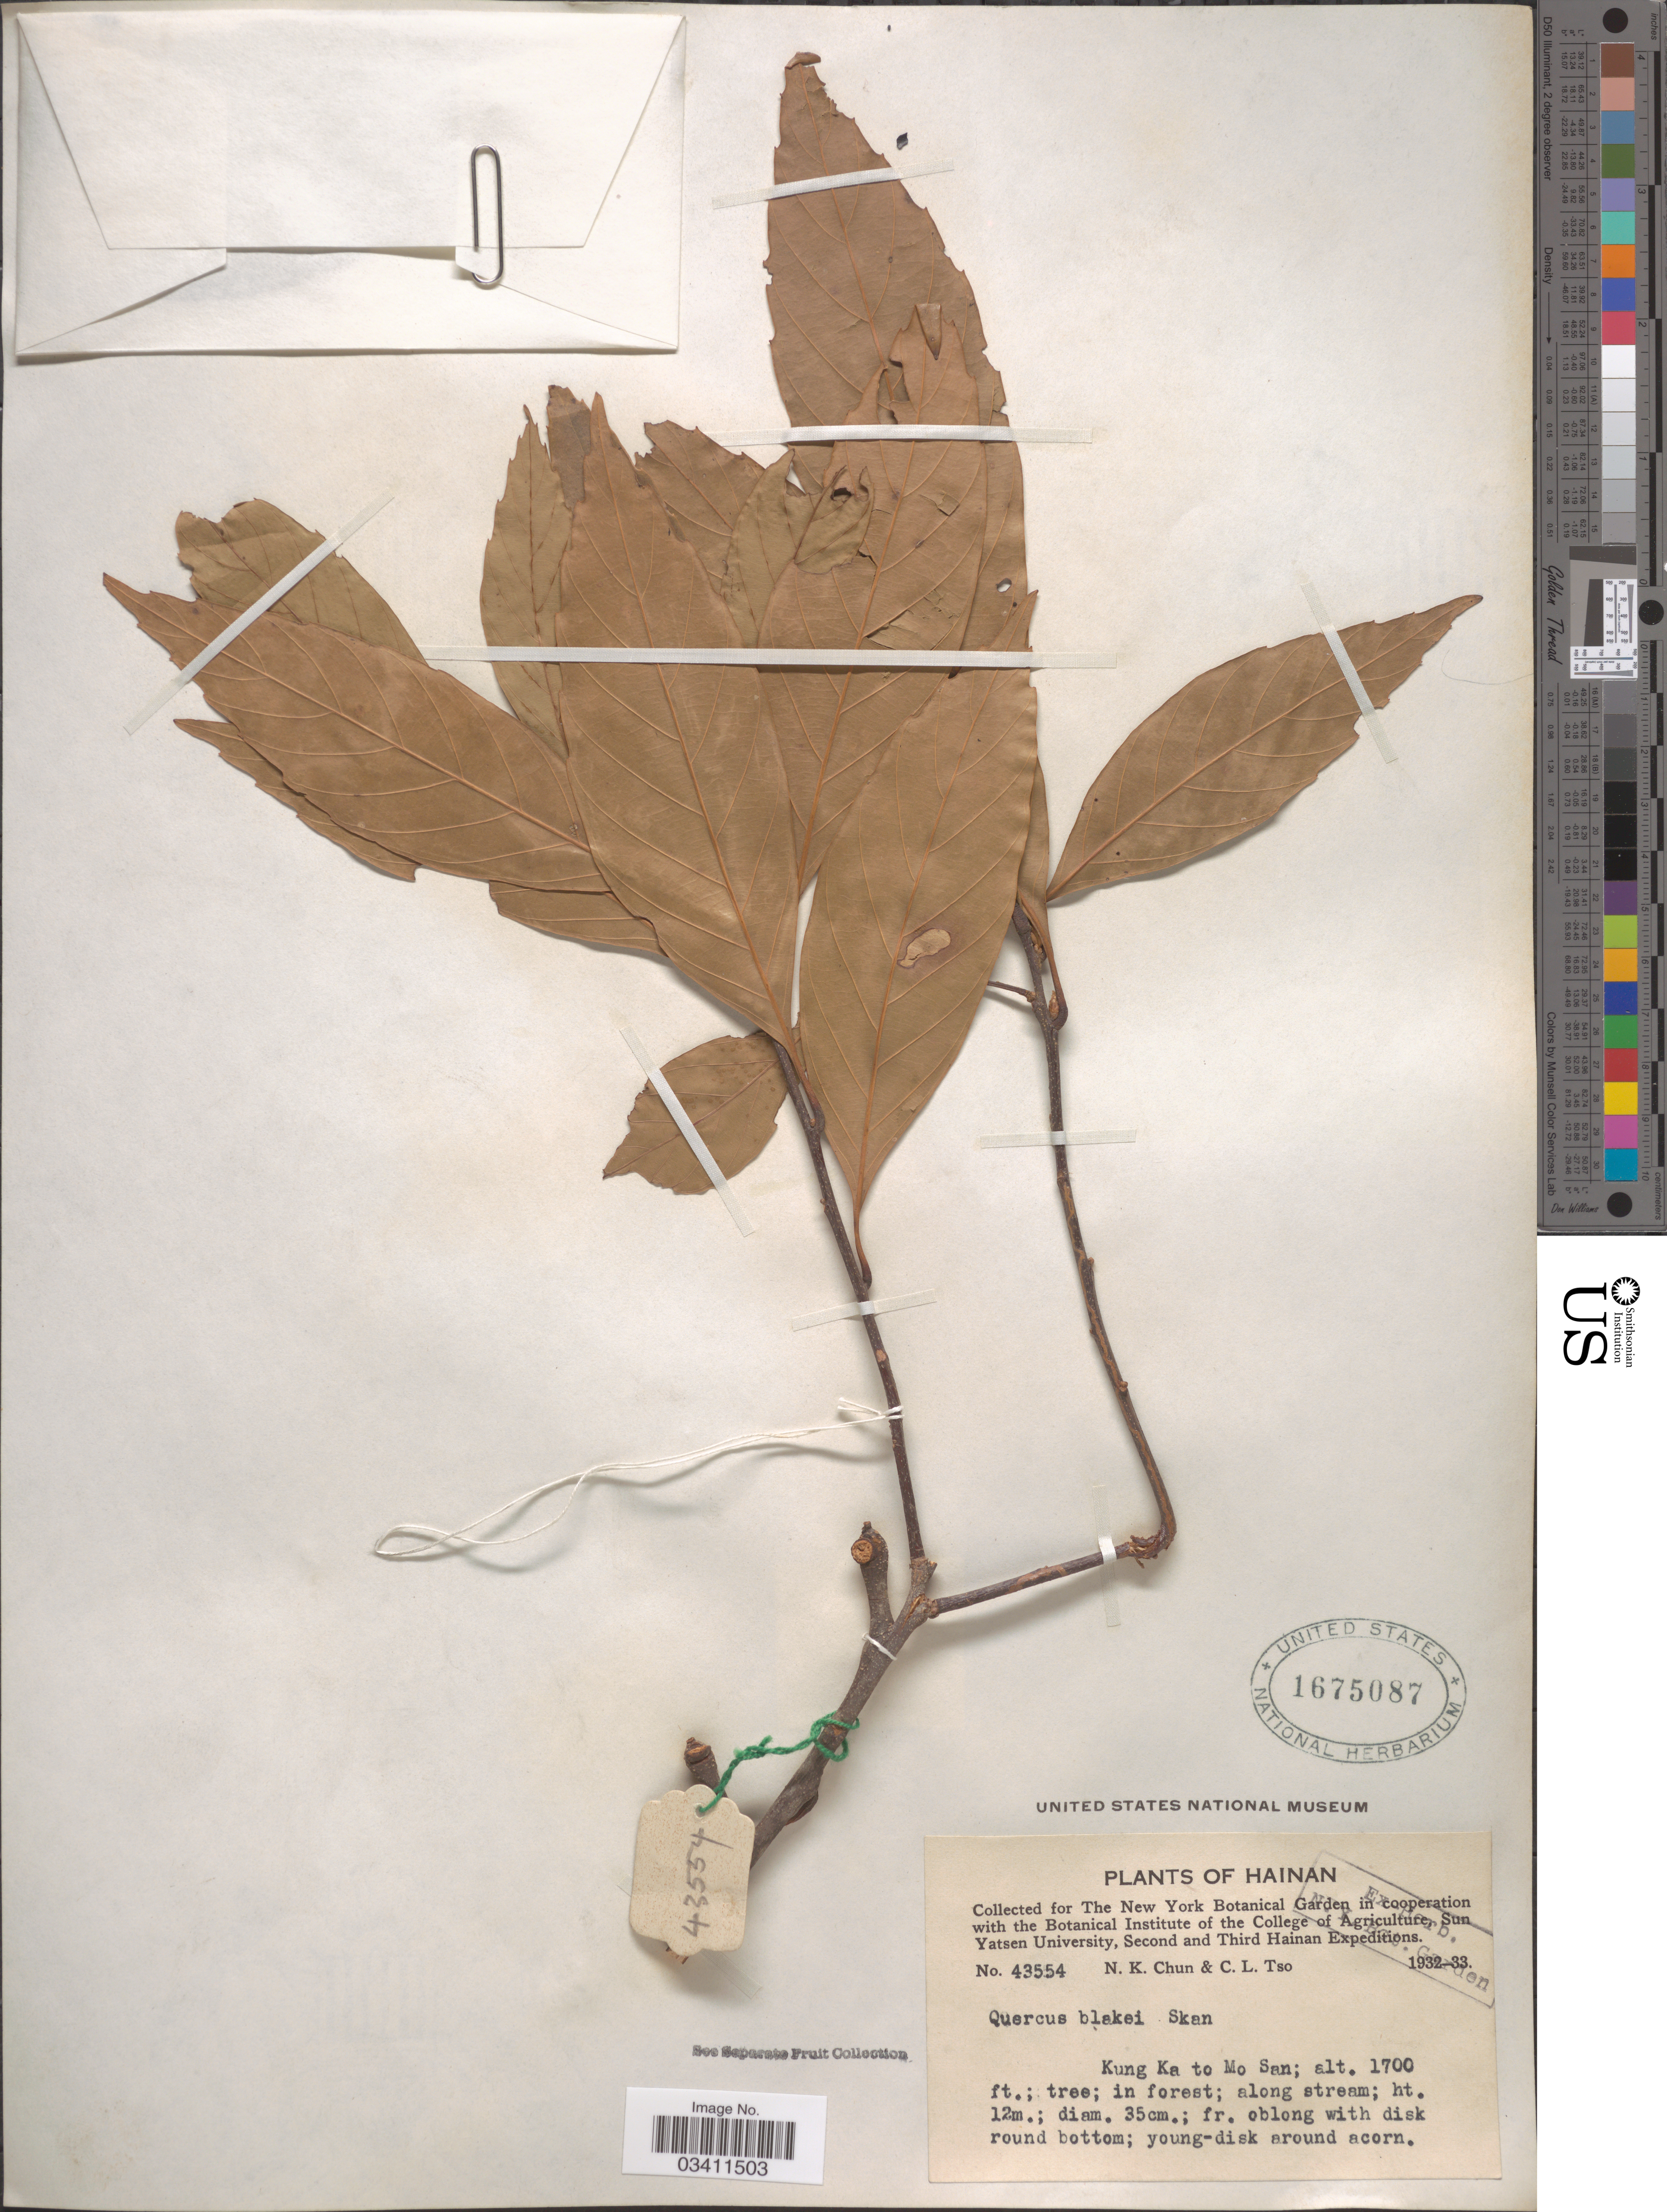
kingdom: Plantae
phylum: Tracheophyta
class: Magnoliopsida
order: Fagales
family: Fagaceae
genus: Quercus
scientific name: Quercus blakei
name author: Skan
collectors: N. K. Chun & C. Tso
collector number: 43554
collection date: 1932/1933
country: China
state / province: Hainan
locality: Kung Ka to Mo Shan.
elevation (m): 518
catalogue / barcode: US 1675087